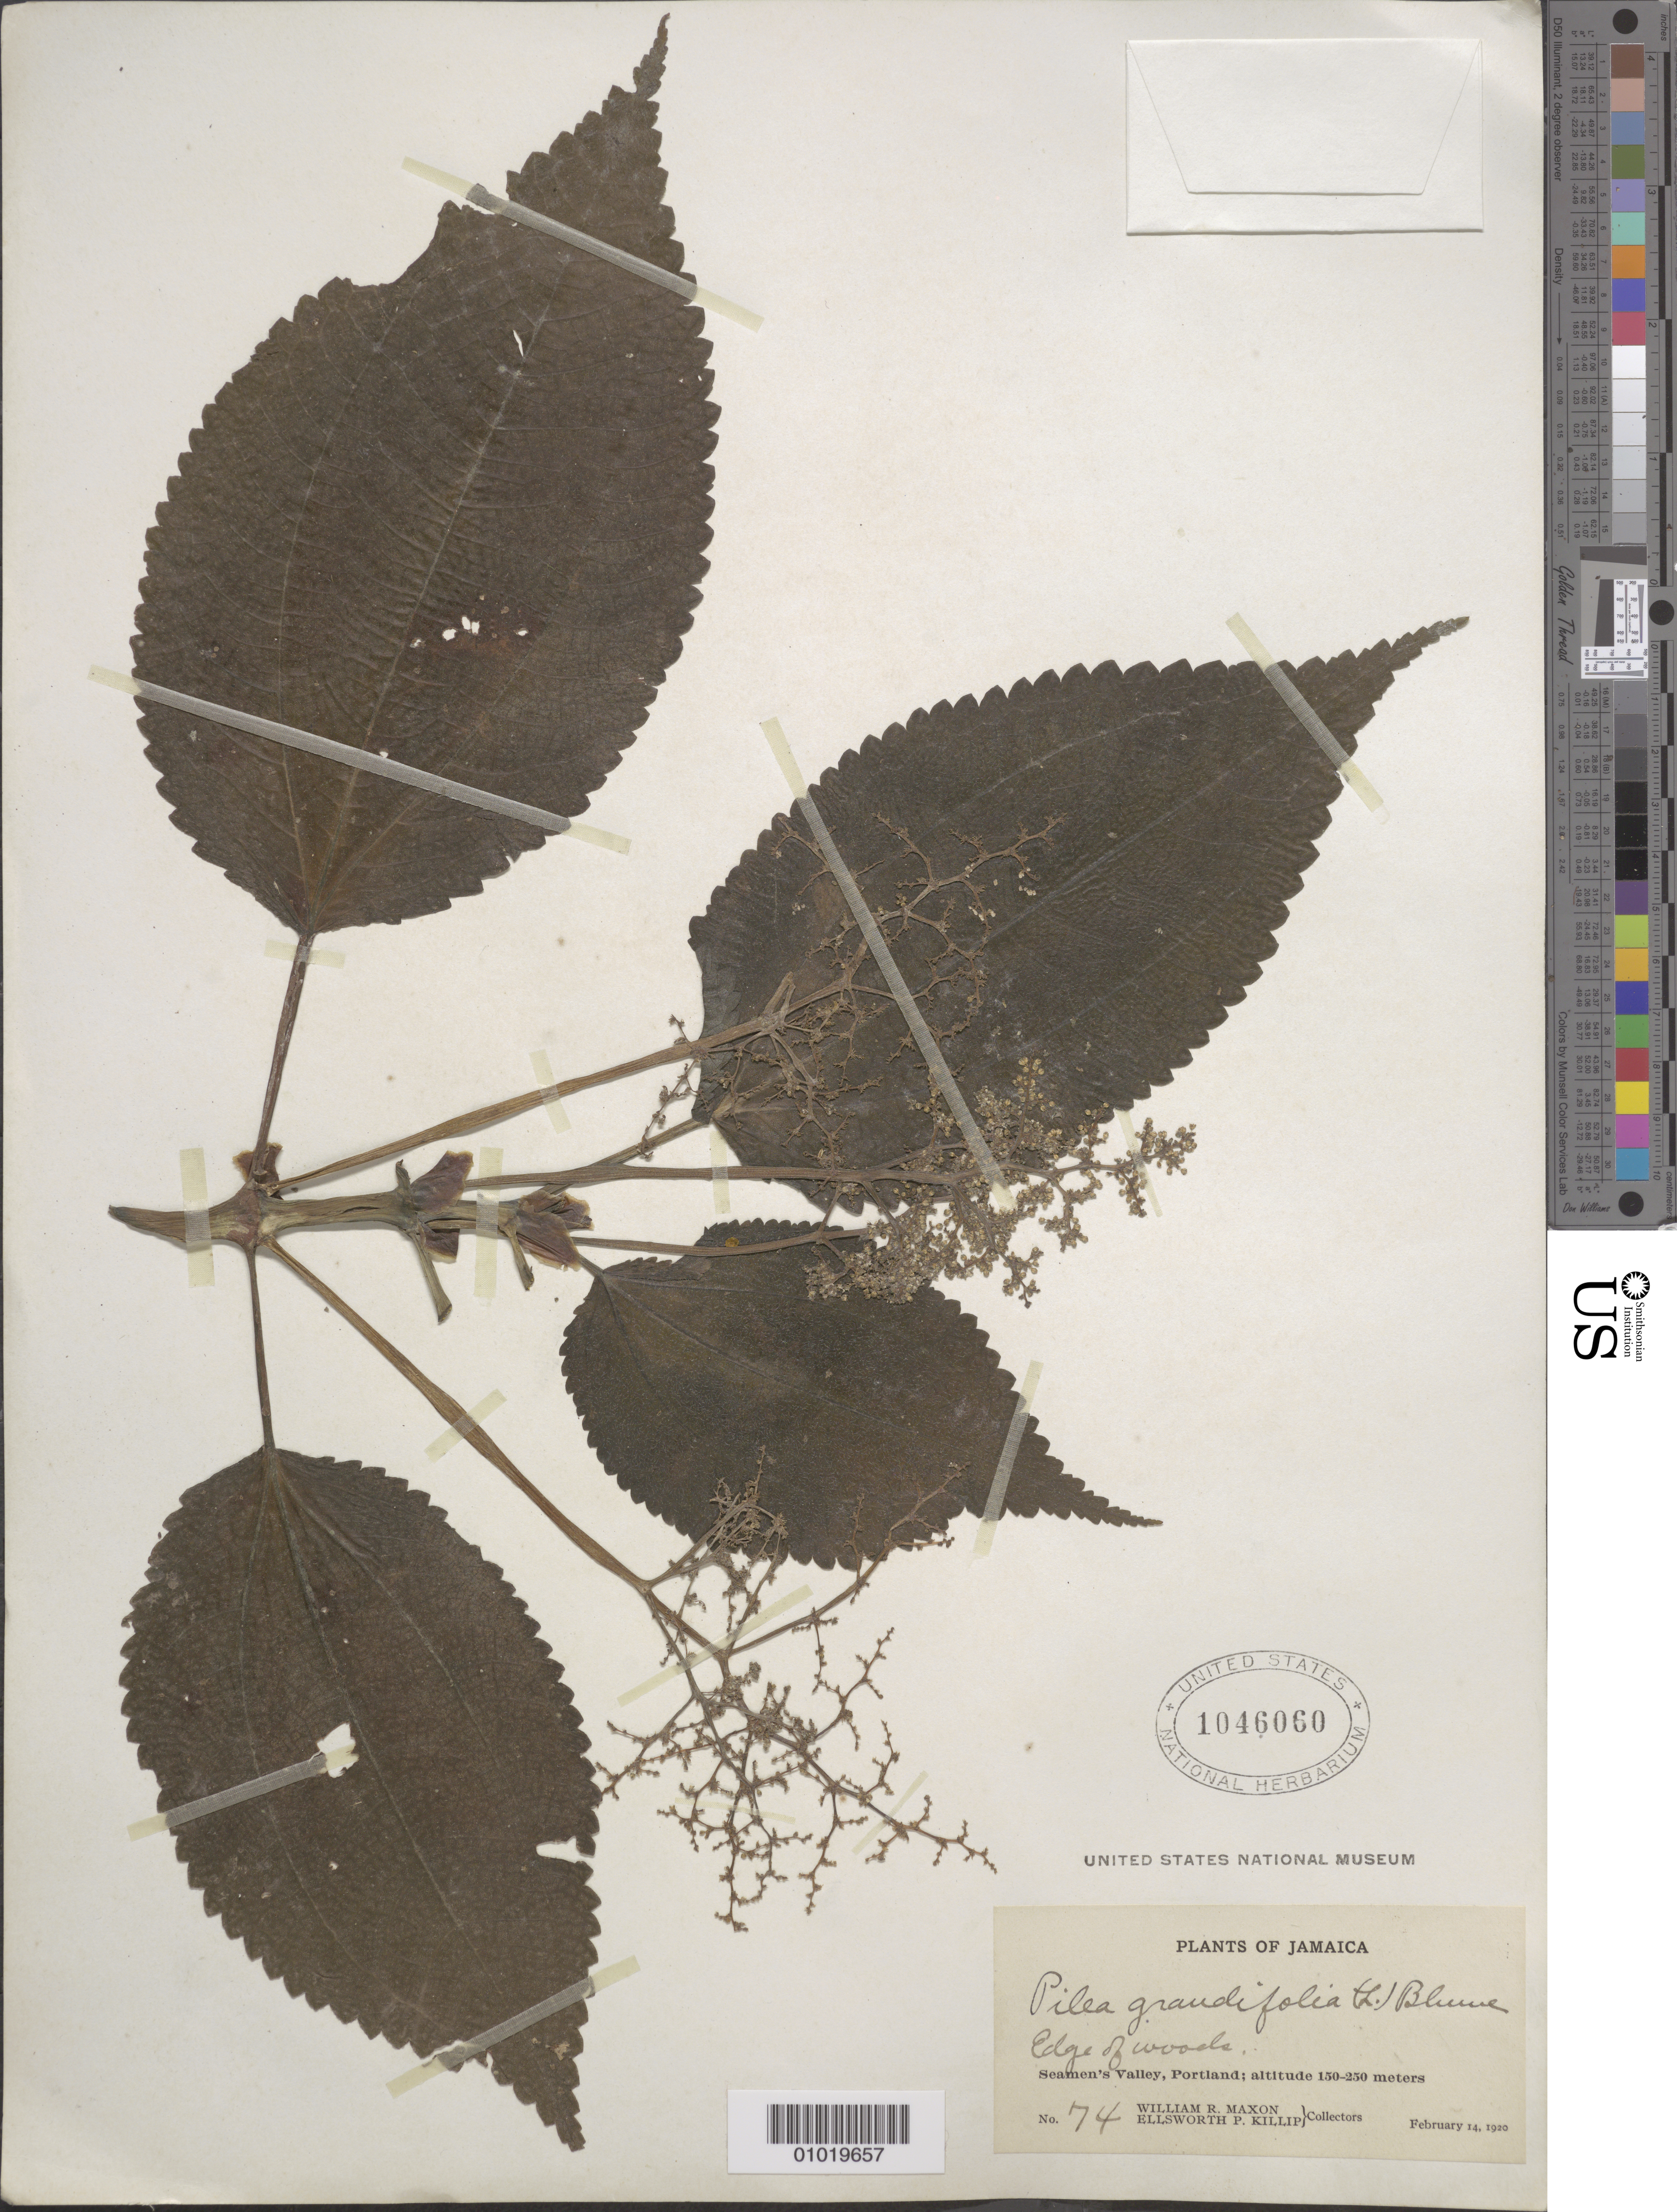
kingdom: Plantae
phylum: Tracheophyta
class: Magnoliopsida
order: Rosales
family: Urticaceae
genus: Pilea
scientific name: Pilea grandifolia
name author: (L.) Blume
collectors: W. R. Maxon & E. P. Killip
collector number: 74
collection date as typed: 14 Feb 1920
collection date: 1920-02-14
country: Jamaica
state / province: Portland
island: Jamaica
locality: Seamen's Valley, Portland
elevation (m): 150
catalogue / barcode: US 1046060